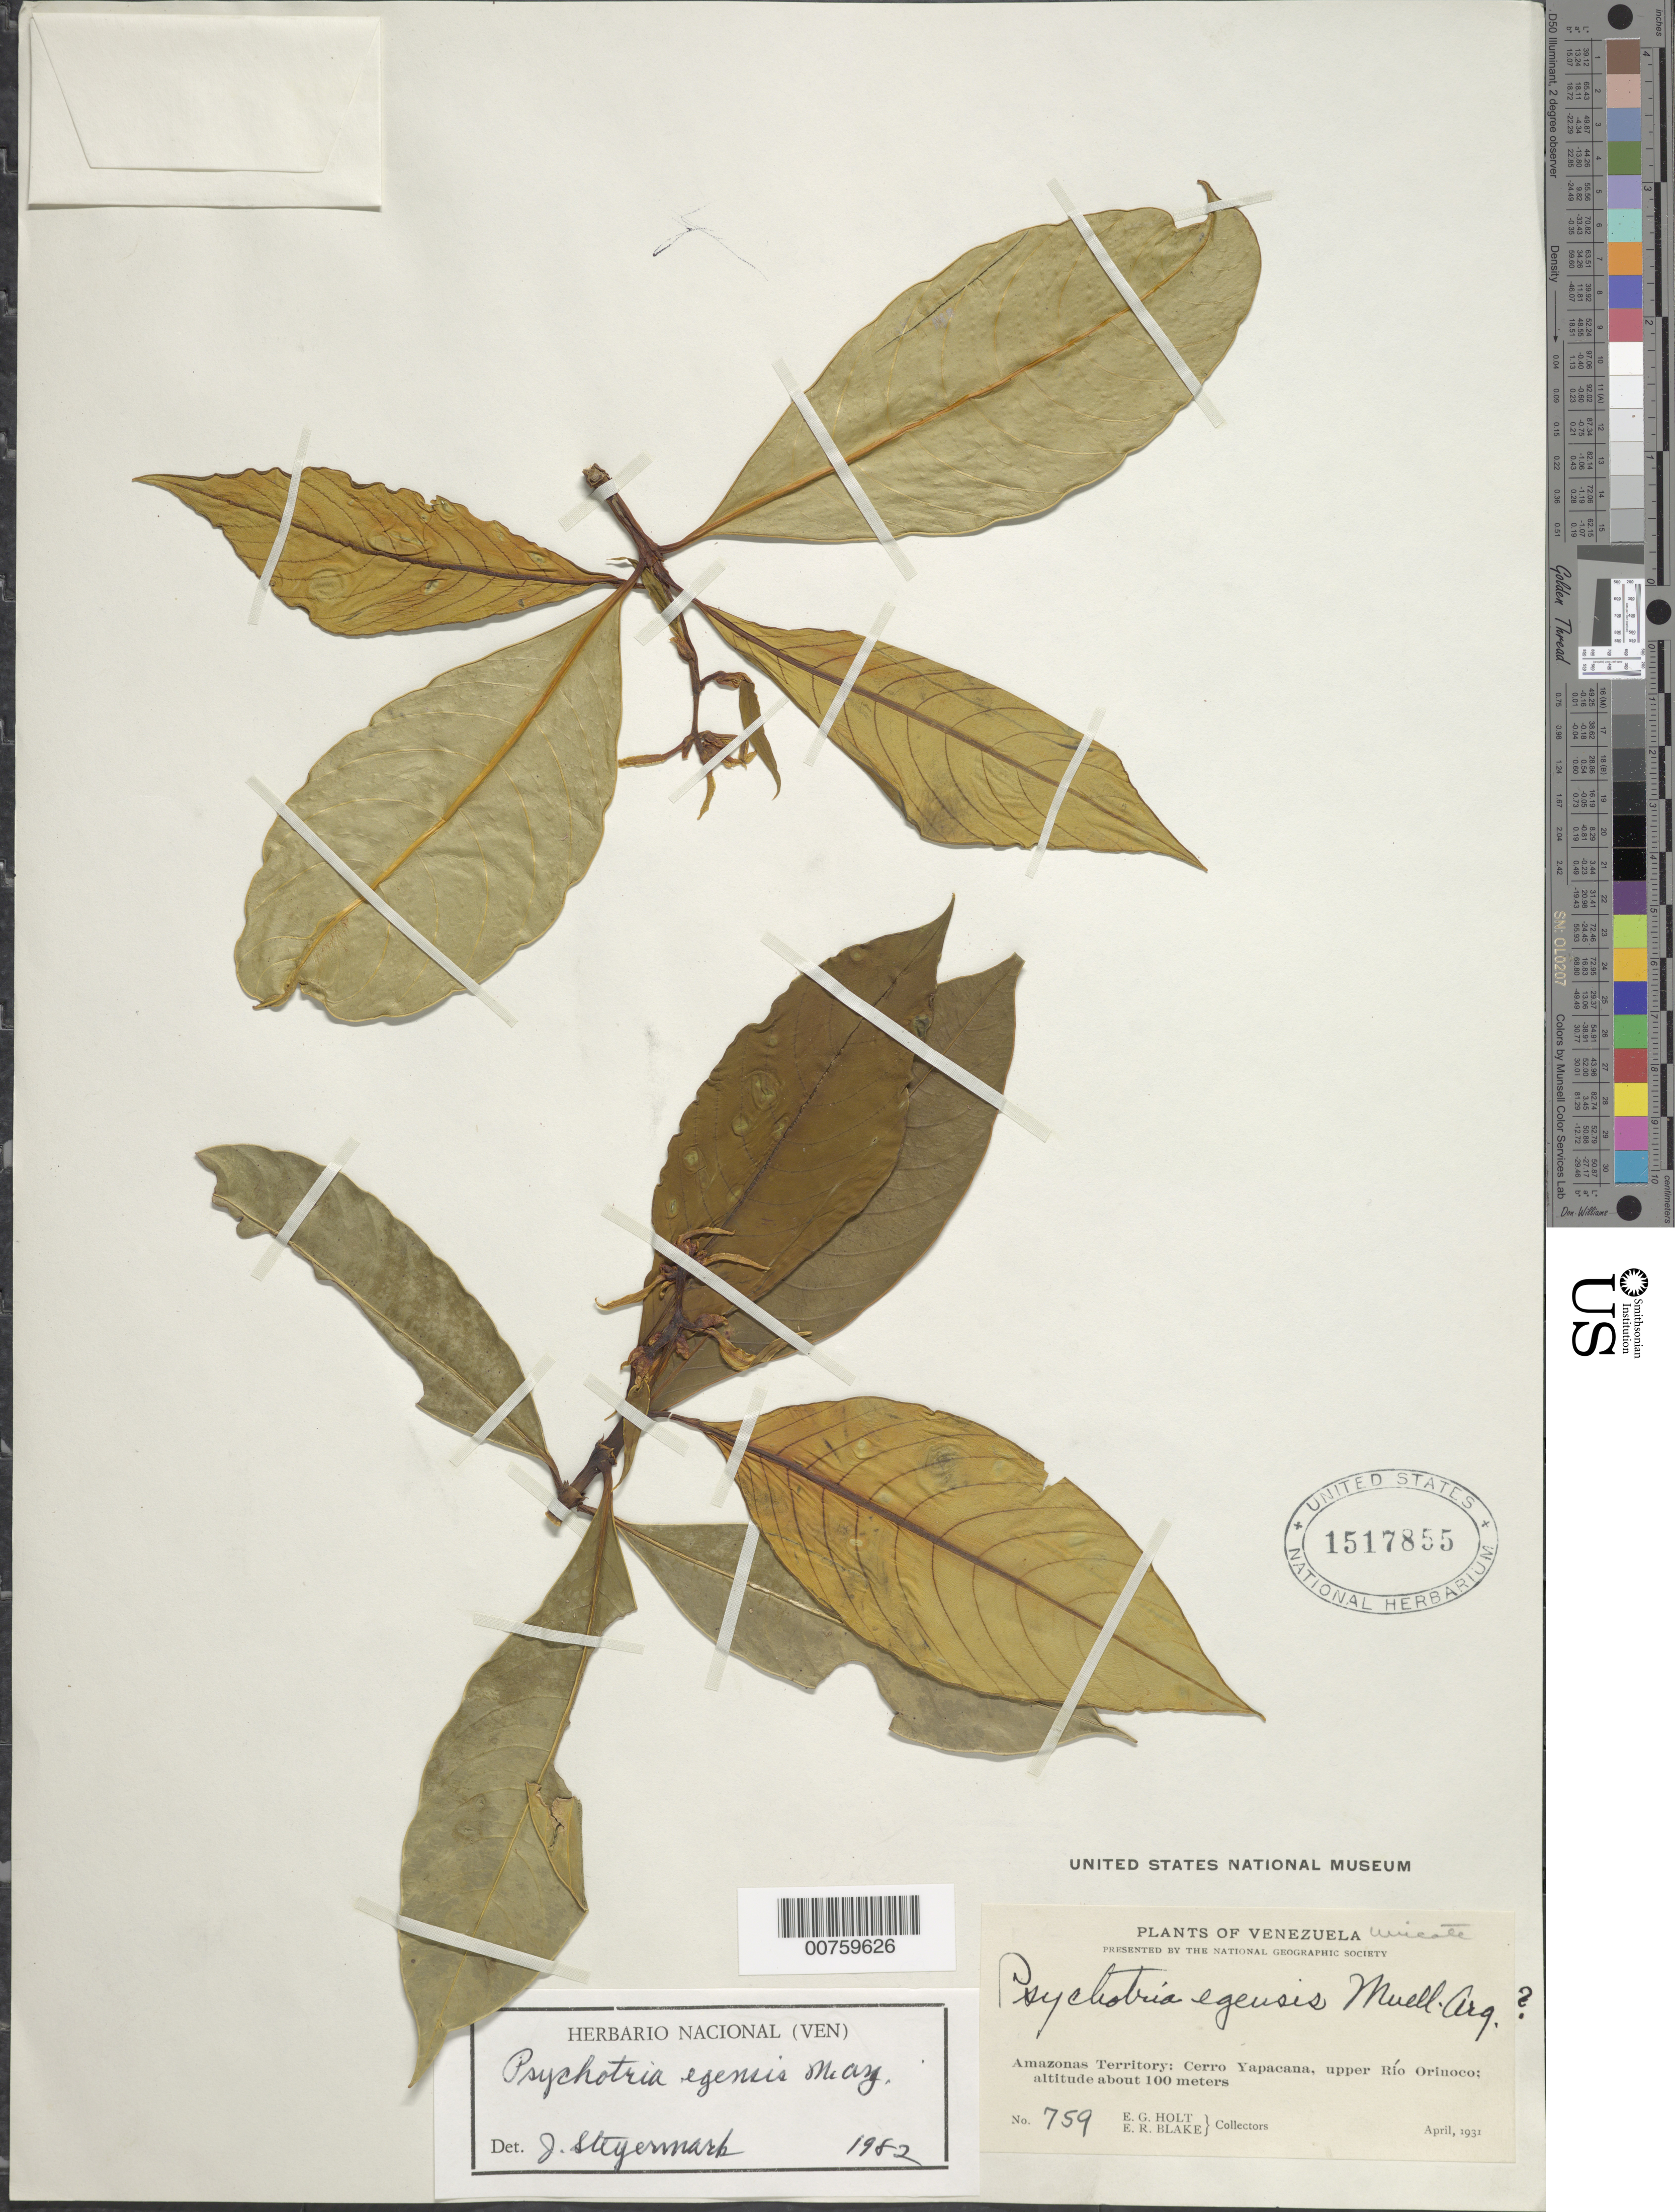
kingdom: Plantae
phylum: Tracheophyta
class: Magnoliopsida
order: Gentianales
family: Rubiaceae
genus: Psychotria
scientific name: Psychotria egensis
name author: Müll. Arg.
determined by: Steyermark, Julian A., (VEN)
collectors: E. Holt & E. R. Blake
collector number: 759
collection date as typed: Apr-31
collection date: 1931-04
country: Venezuela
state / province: Amazonas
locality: Cerro Yapacána, upper Río Orinoco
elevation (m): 100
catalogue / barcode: US 1517855